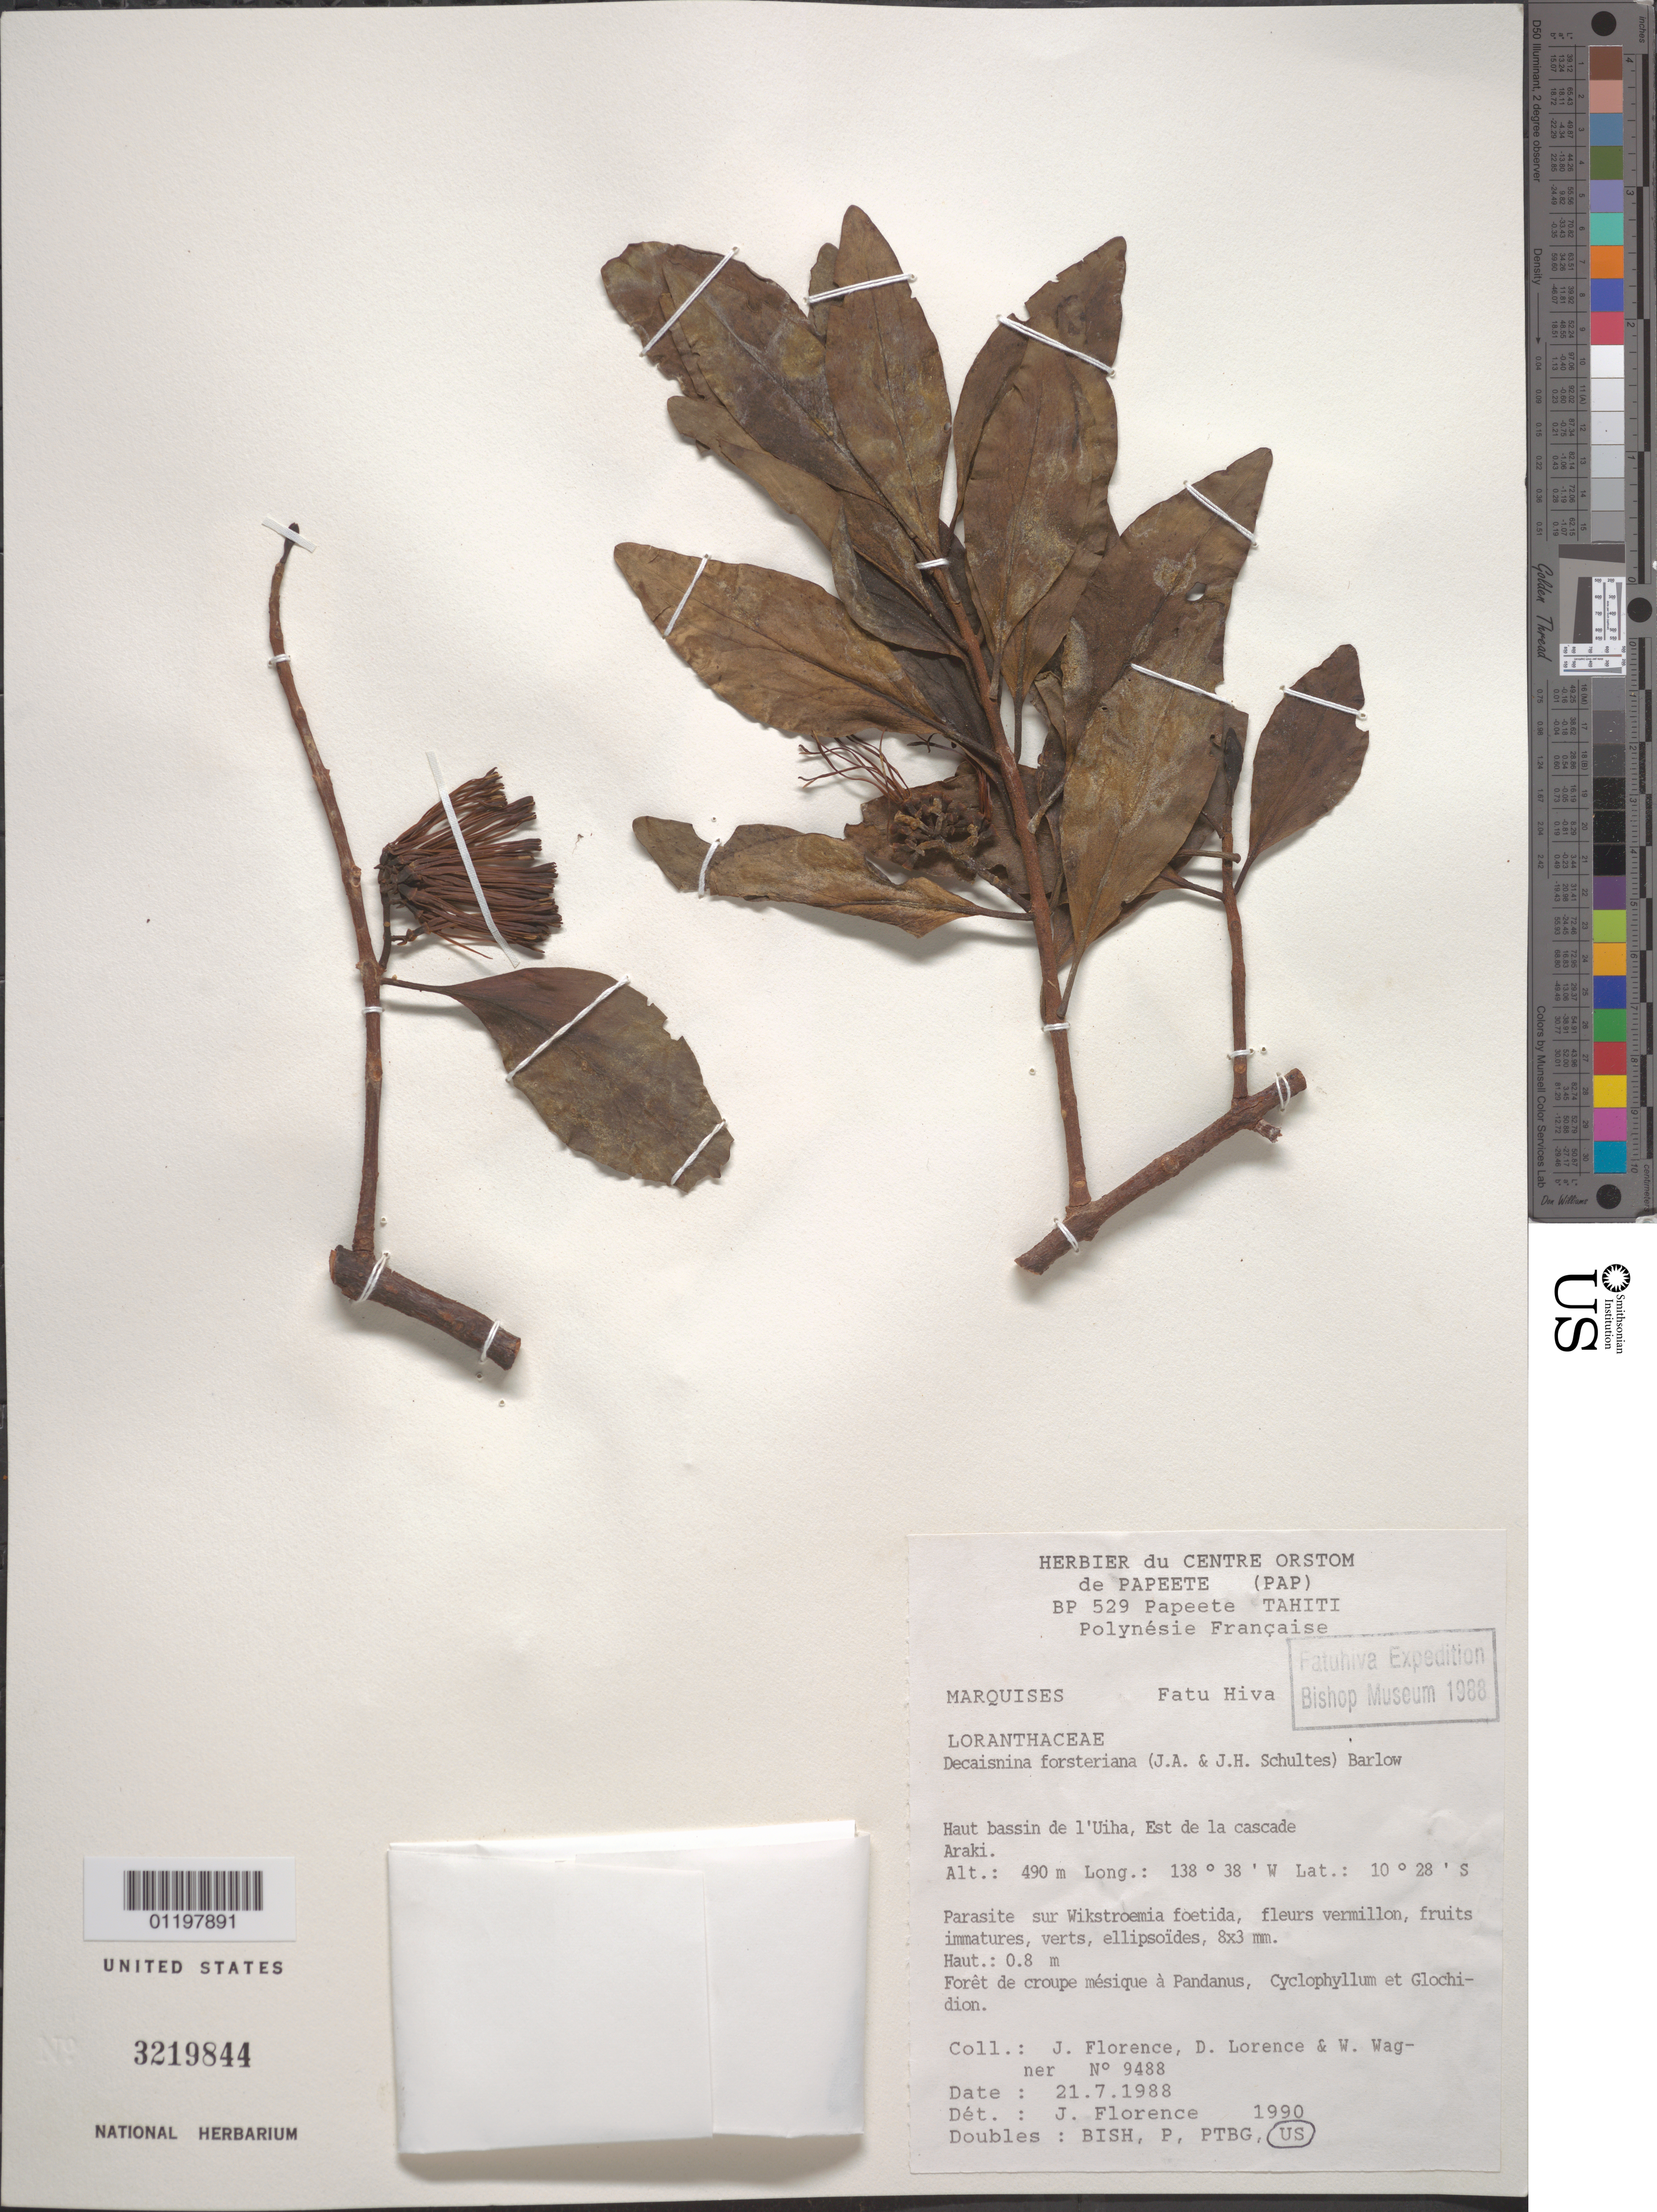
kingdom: Plantae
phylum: Tracheophyta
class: Magnoliopsida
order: Santalales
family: Loranthaceae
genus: Decaisnina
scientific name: Decaisnina forsteriana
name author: (Schult. & Schult. f.) Barlow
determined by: Florence, J.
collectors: J. Florence, D. Lorence & W. L. Wagner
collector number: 9488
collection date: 1988-07-21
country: French Polynesia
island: Fatu Hiva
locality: Haut bassin de l'Uiha, E de la cascade Araki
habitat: Forêt de croupe mésique à Pandanus, Cyclophyllum et Glochidion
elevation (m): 490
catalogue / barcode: US 3219844